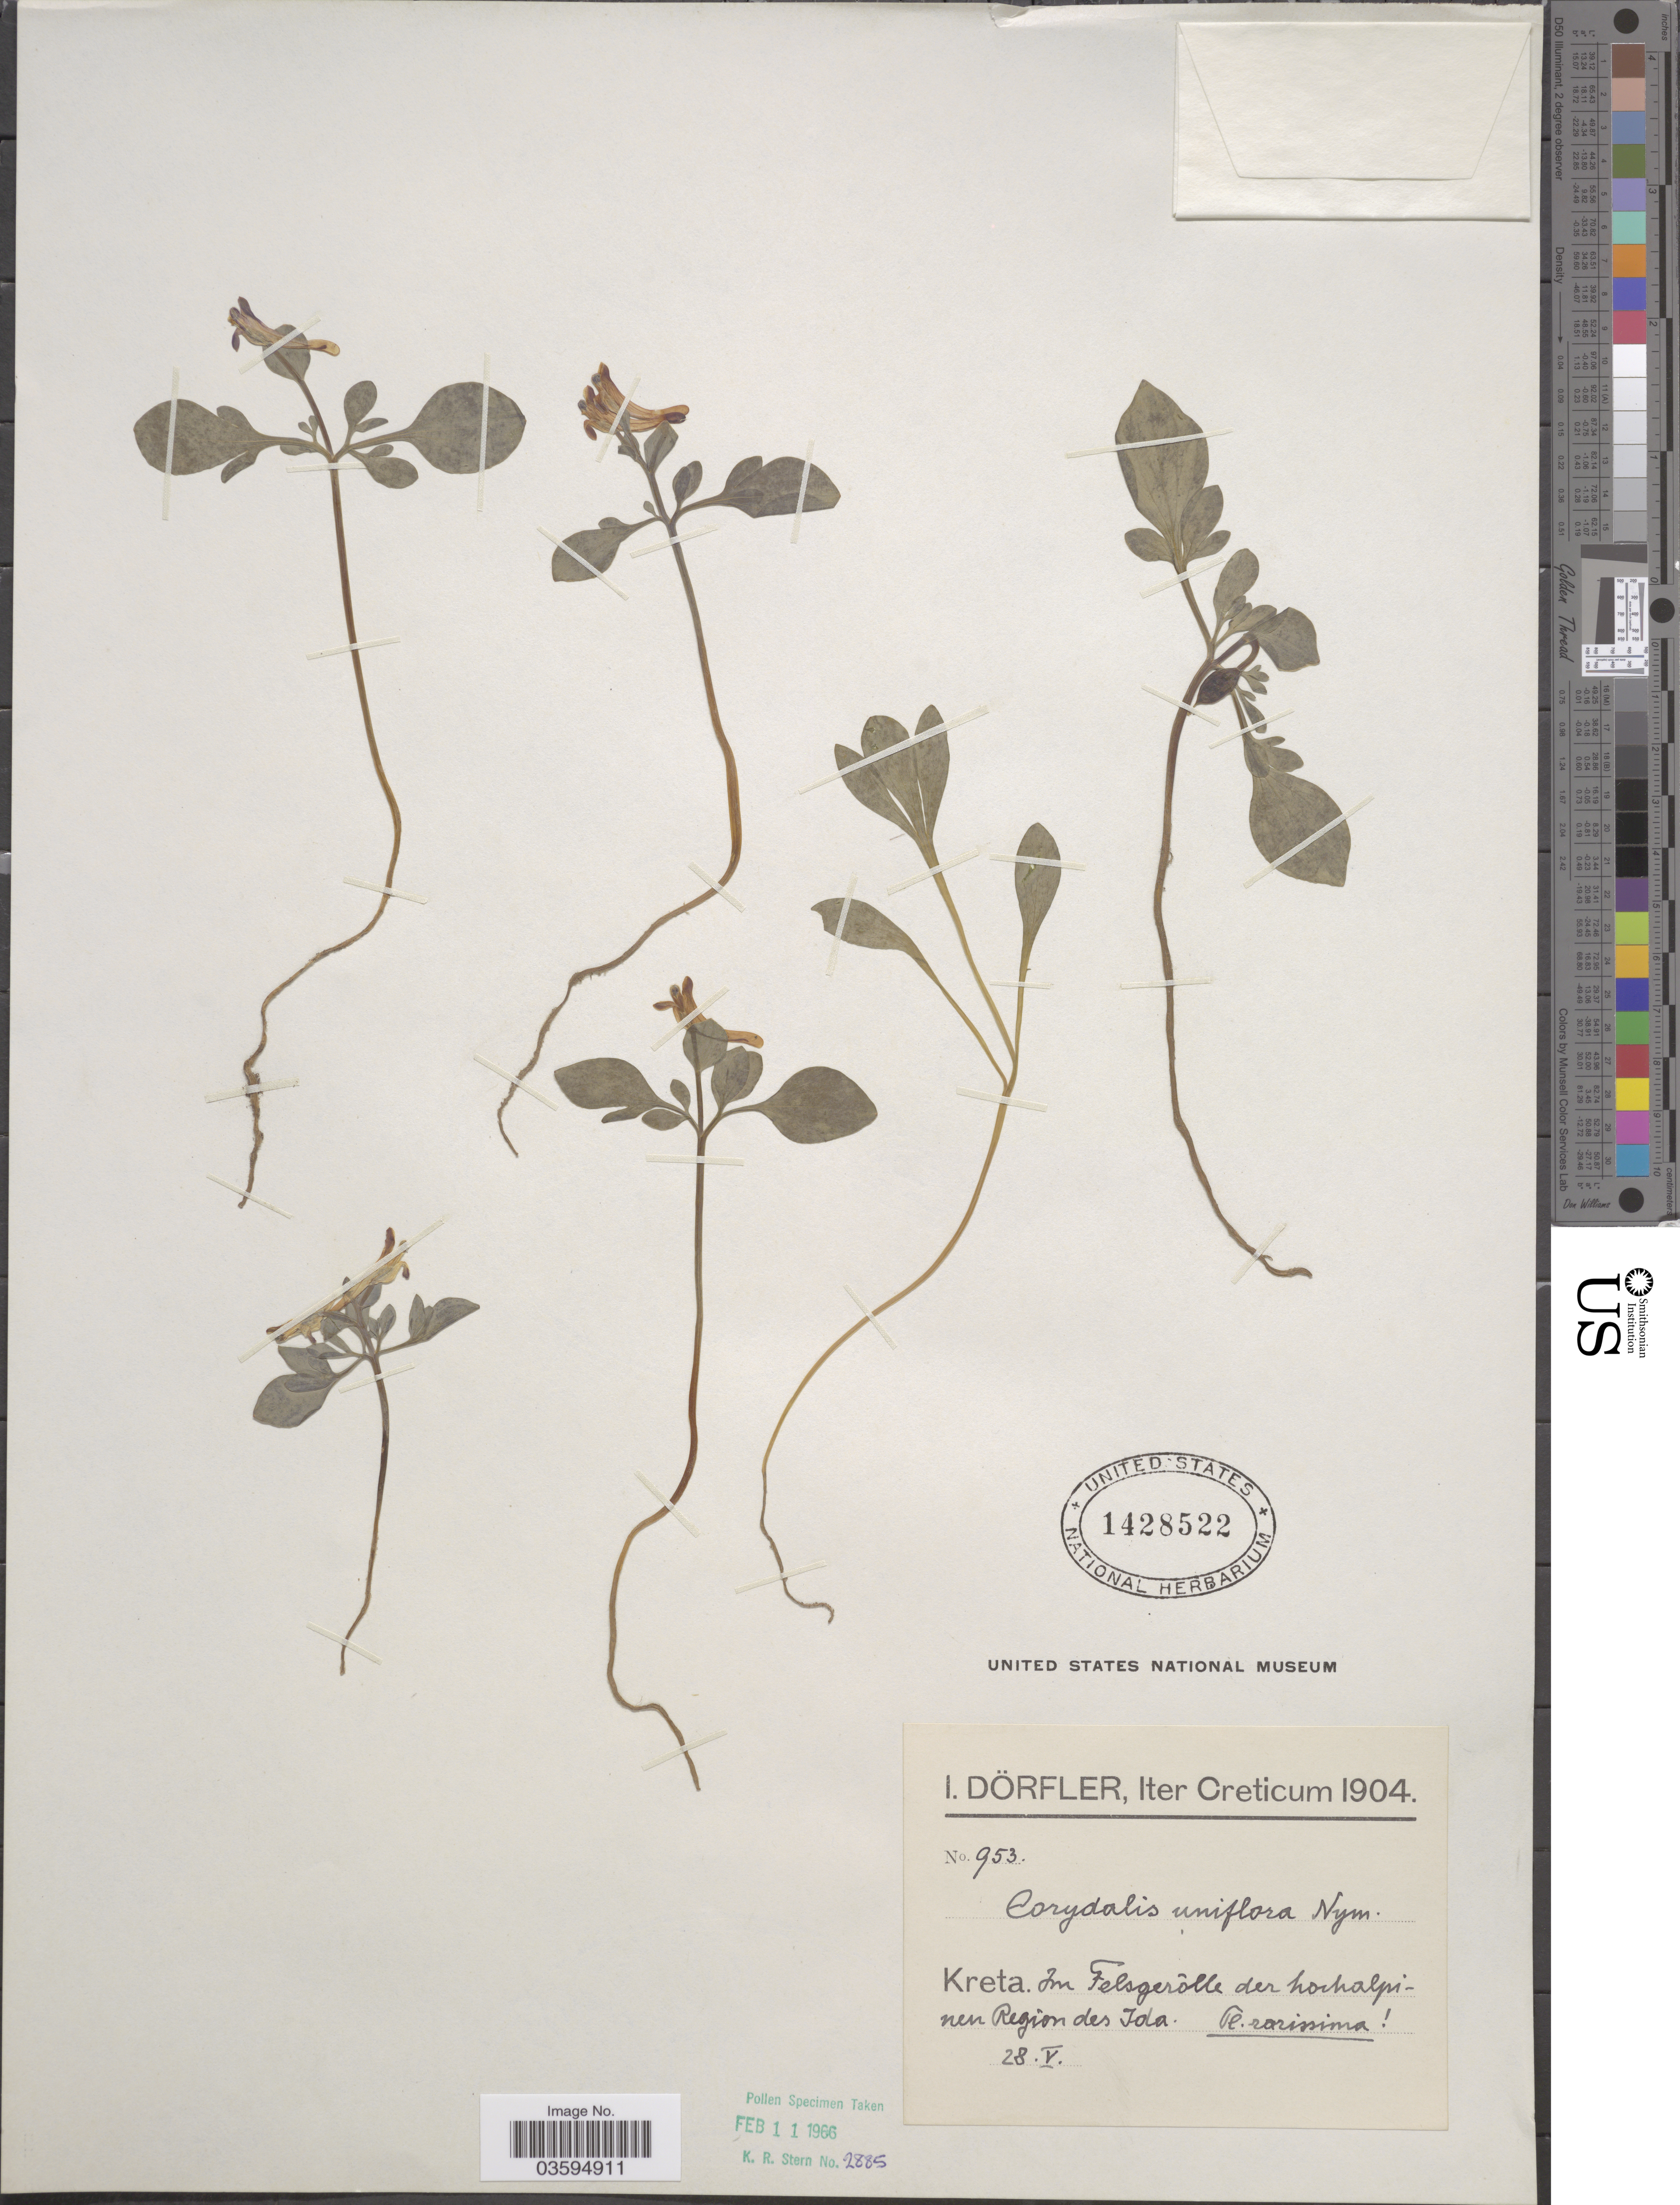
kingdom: Plantae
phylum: Tracheophyta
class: Magnoliopsida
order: Ranunculales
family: Papaveraceae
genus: Corydalis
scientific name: Corydalis uniflora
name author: (Sieber) Nyman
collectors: I. Dörfler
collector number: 953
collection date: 1904-05-28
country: Greece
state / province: Crete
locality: Creticum. Kreta. In Felsgerôlle der hochalpinen Region des Ida.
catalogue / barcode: US 1428522